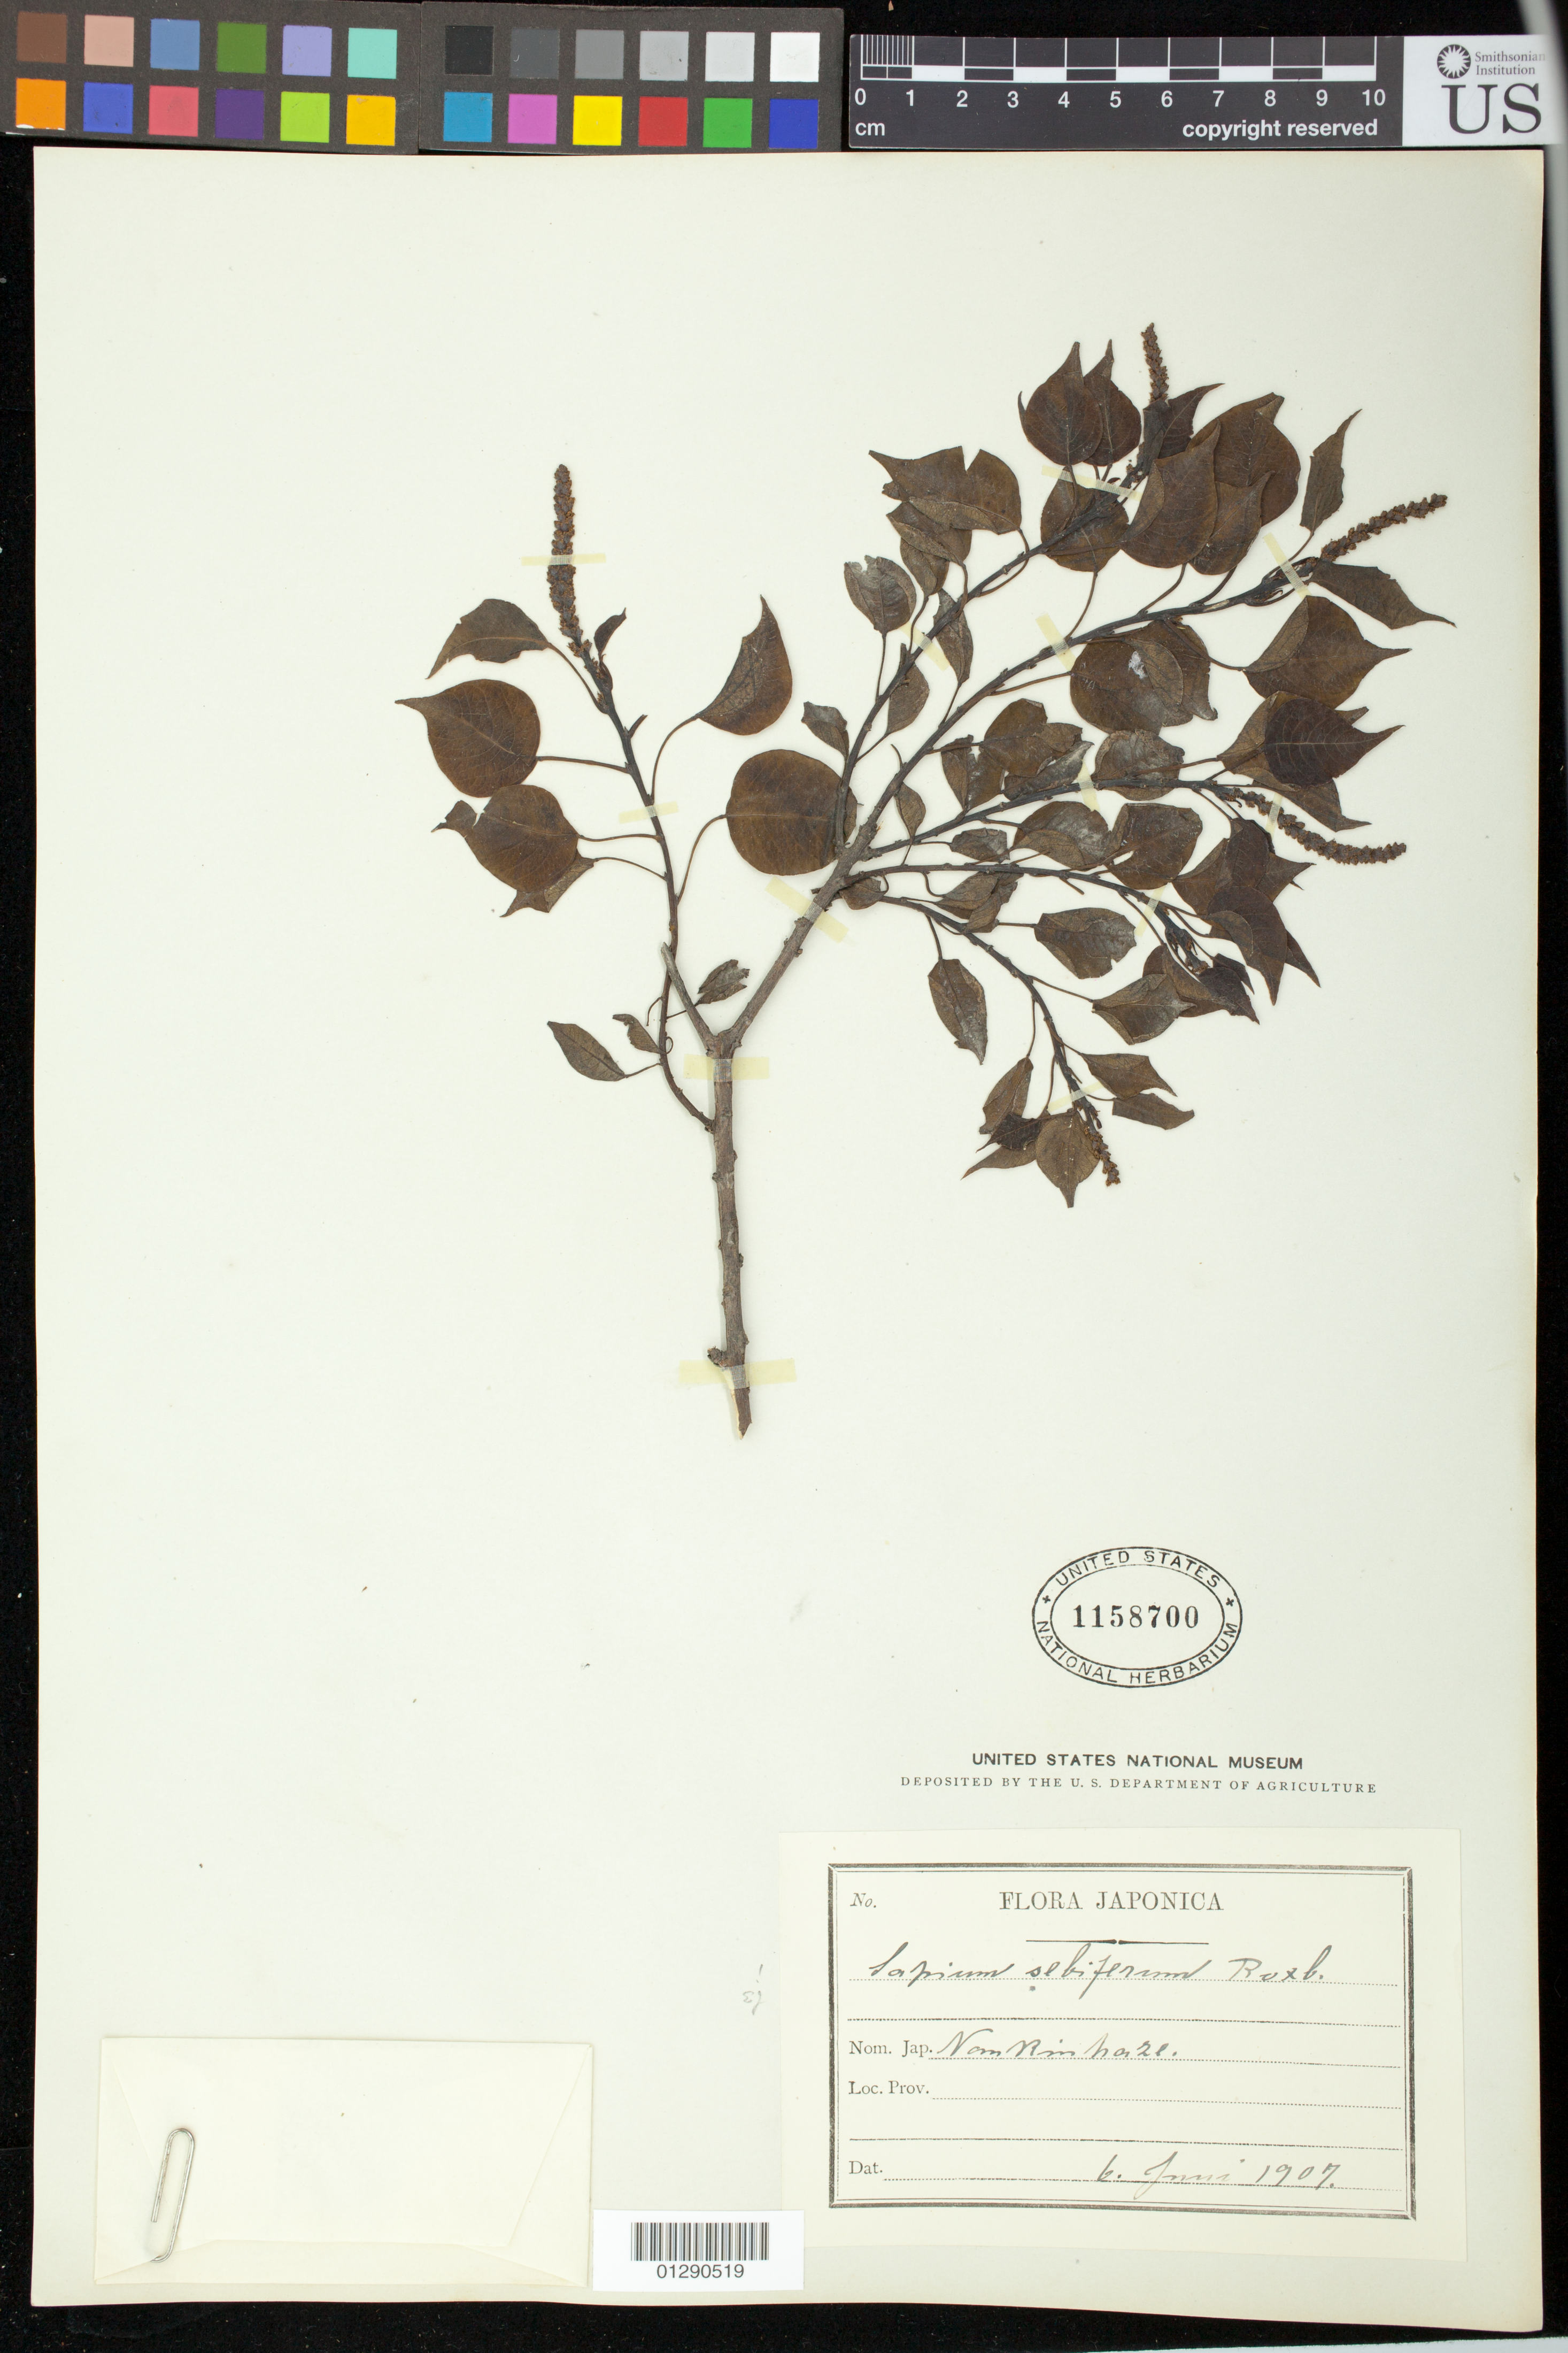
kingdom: Plantae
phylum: Tracheophyta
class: Magnoliopsida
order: Malpighiales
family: Euphorbiaceae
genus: Sapium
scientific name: Sapium sebiferum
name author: (L.) Roxb.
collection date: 1907-06-06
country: Japan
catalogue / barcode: US 1158700